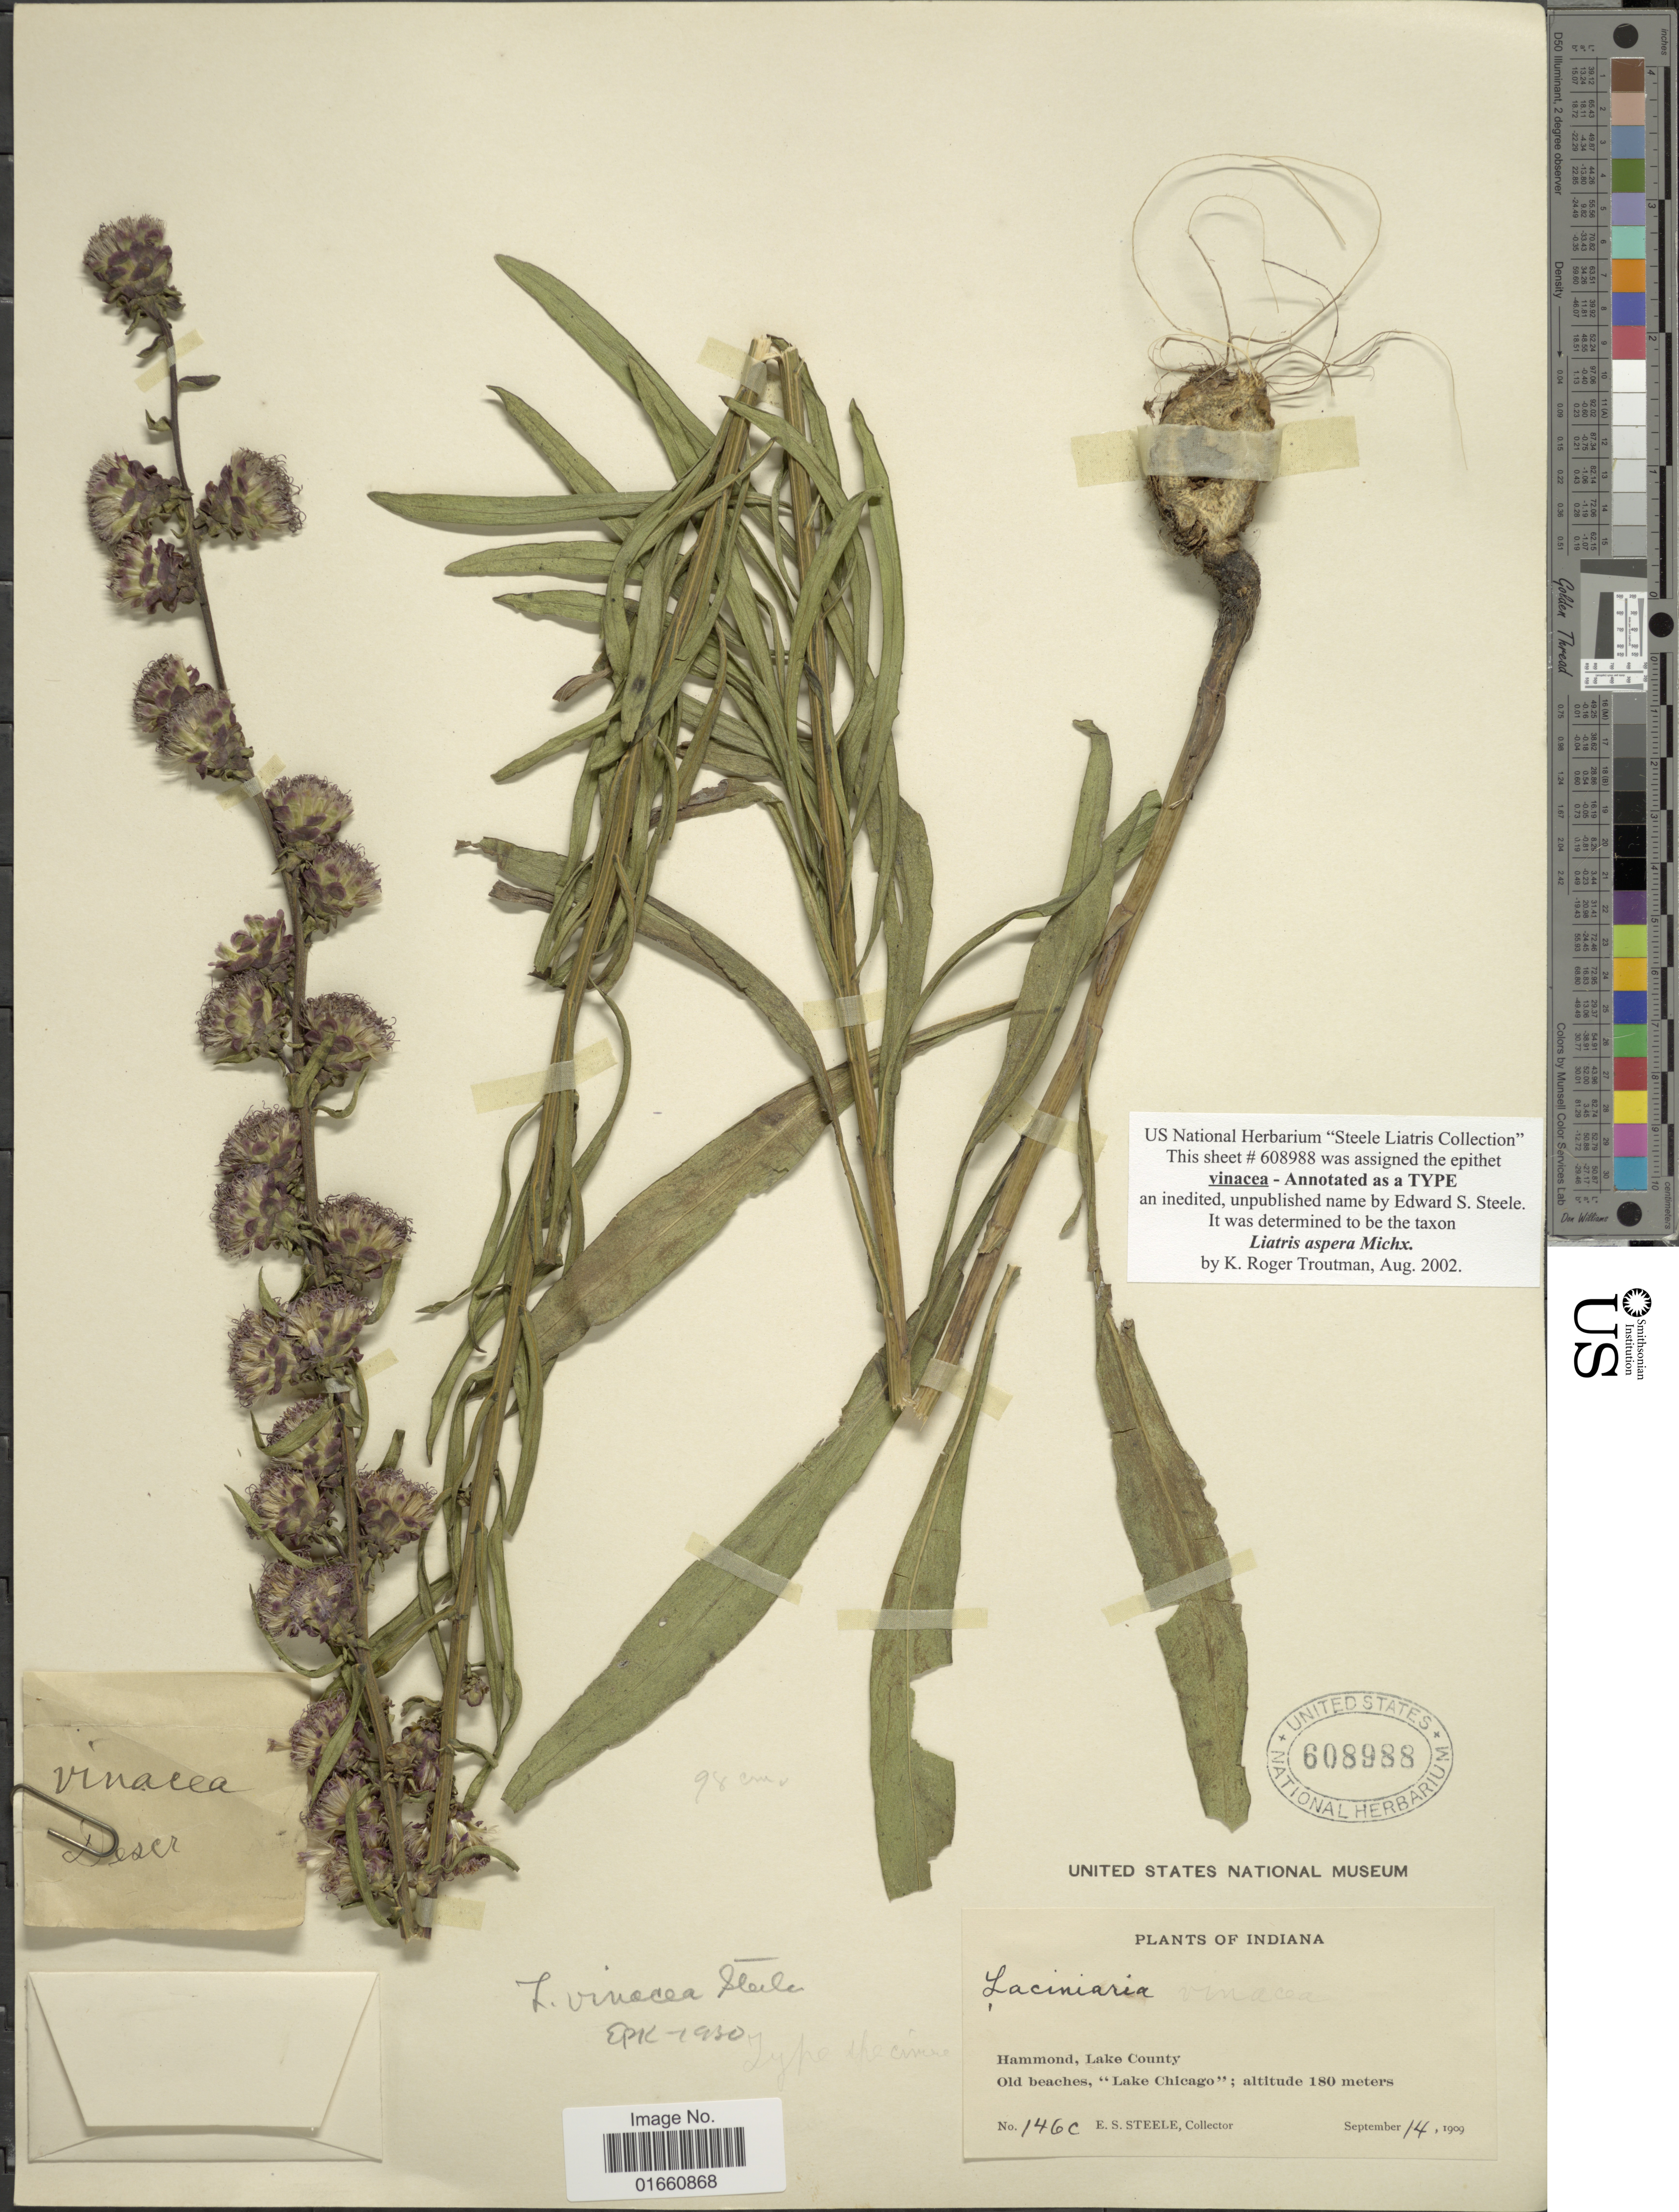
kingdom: Plantae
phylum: Tracheophyta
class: Magnoliopsida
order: Asterales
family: Asteraceae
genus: Liatris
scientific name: Liatris aspera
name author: Michx.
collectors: E. Steele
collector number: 146c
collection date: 1909-09-14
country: United States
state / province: Indiana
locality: Hammond, Lake County, Old beaches, "Lake Chicago"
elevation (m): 180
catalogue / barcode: US 608988